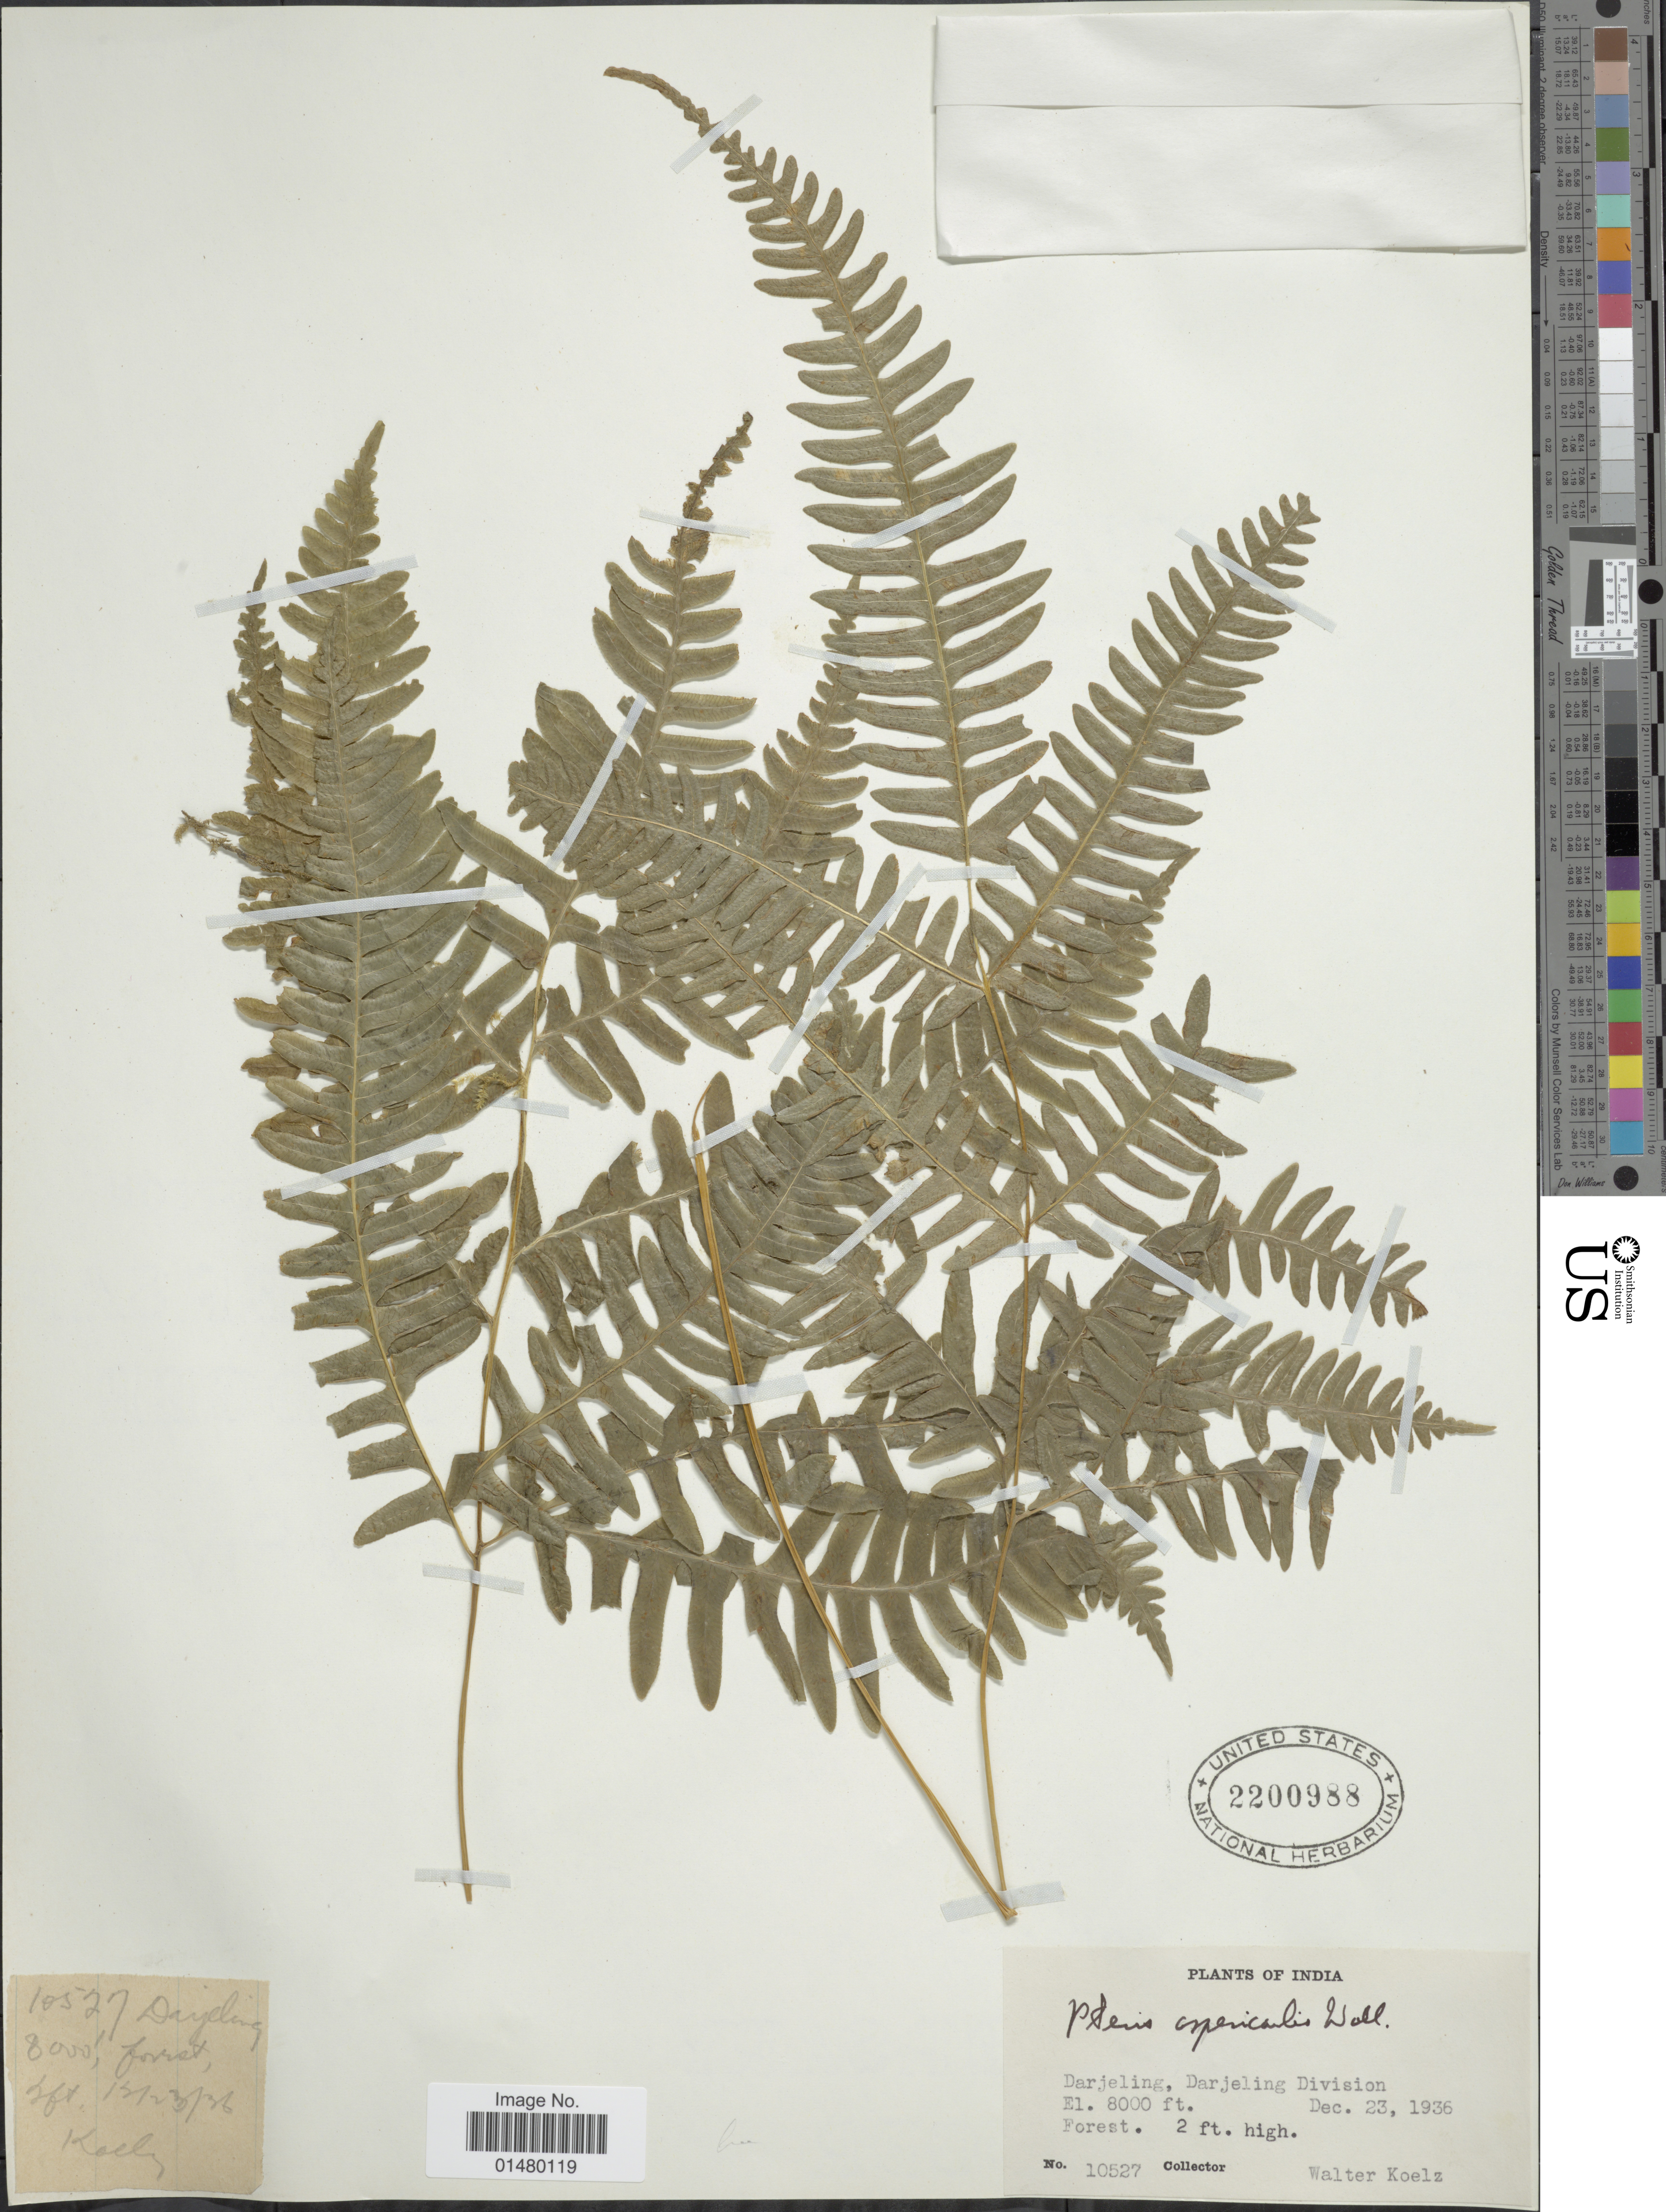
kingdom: Plantae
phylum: Tracheophyta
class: Polypodiopsida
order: Polypodiales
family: Pteridaceae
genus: Pteris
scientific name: Pteris aspericaulis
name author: Wall. ex Hieron.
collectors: W. N. Koelz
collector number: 10527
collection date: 1936-12-23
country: India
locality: Darjeling, Darjeling Divison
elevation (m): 2438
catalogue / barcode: US 2200988